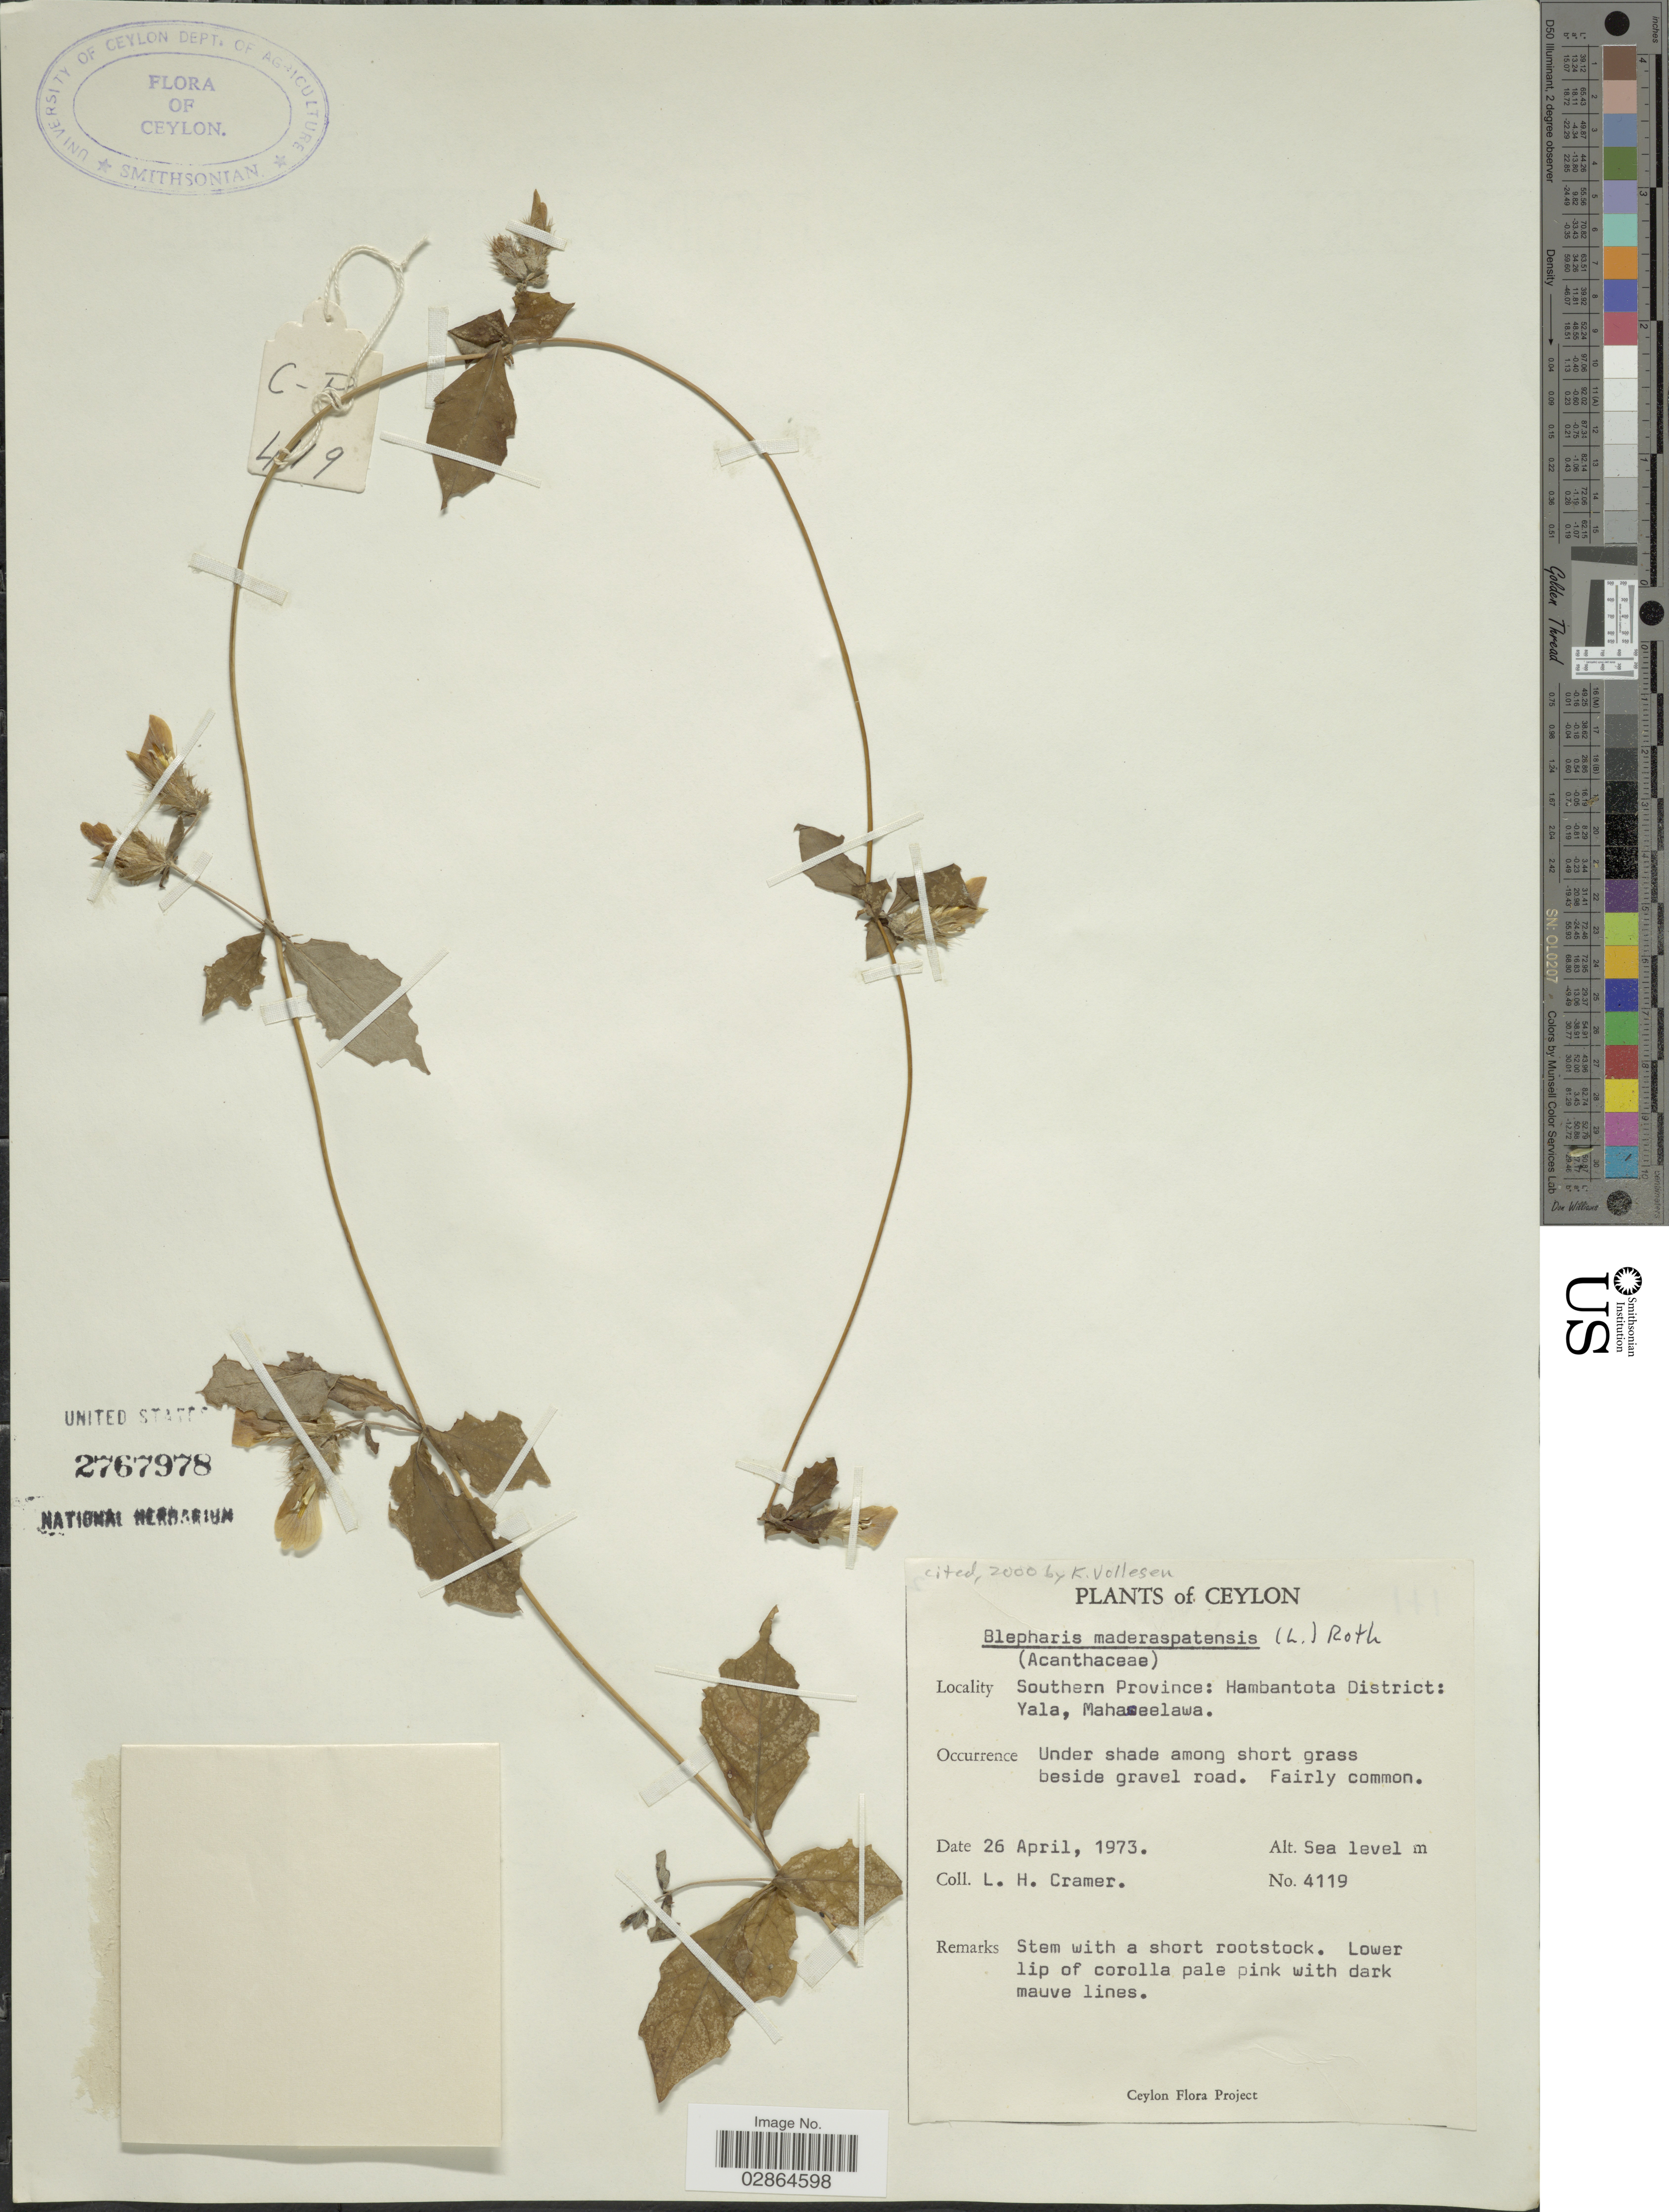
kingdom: Plantae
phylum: Tracheophyta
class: Magnoliopsida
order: Lamiales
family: Acanthaceae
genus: Blepharis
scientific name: Blepharis maderaspatensis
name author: (L.) B. Heyne ex Roth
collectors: L. H. Cramer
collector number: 4119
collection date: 1973-04-26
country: Sri Lanka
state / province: Southern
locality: Ceylon, Southern Province, Hambantot District, Yala, Mahaseelawa.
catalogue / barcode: US 2767978